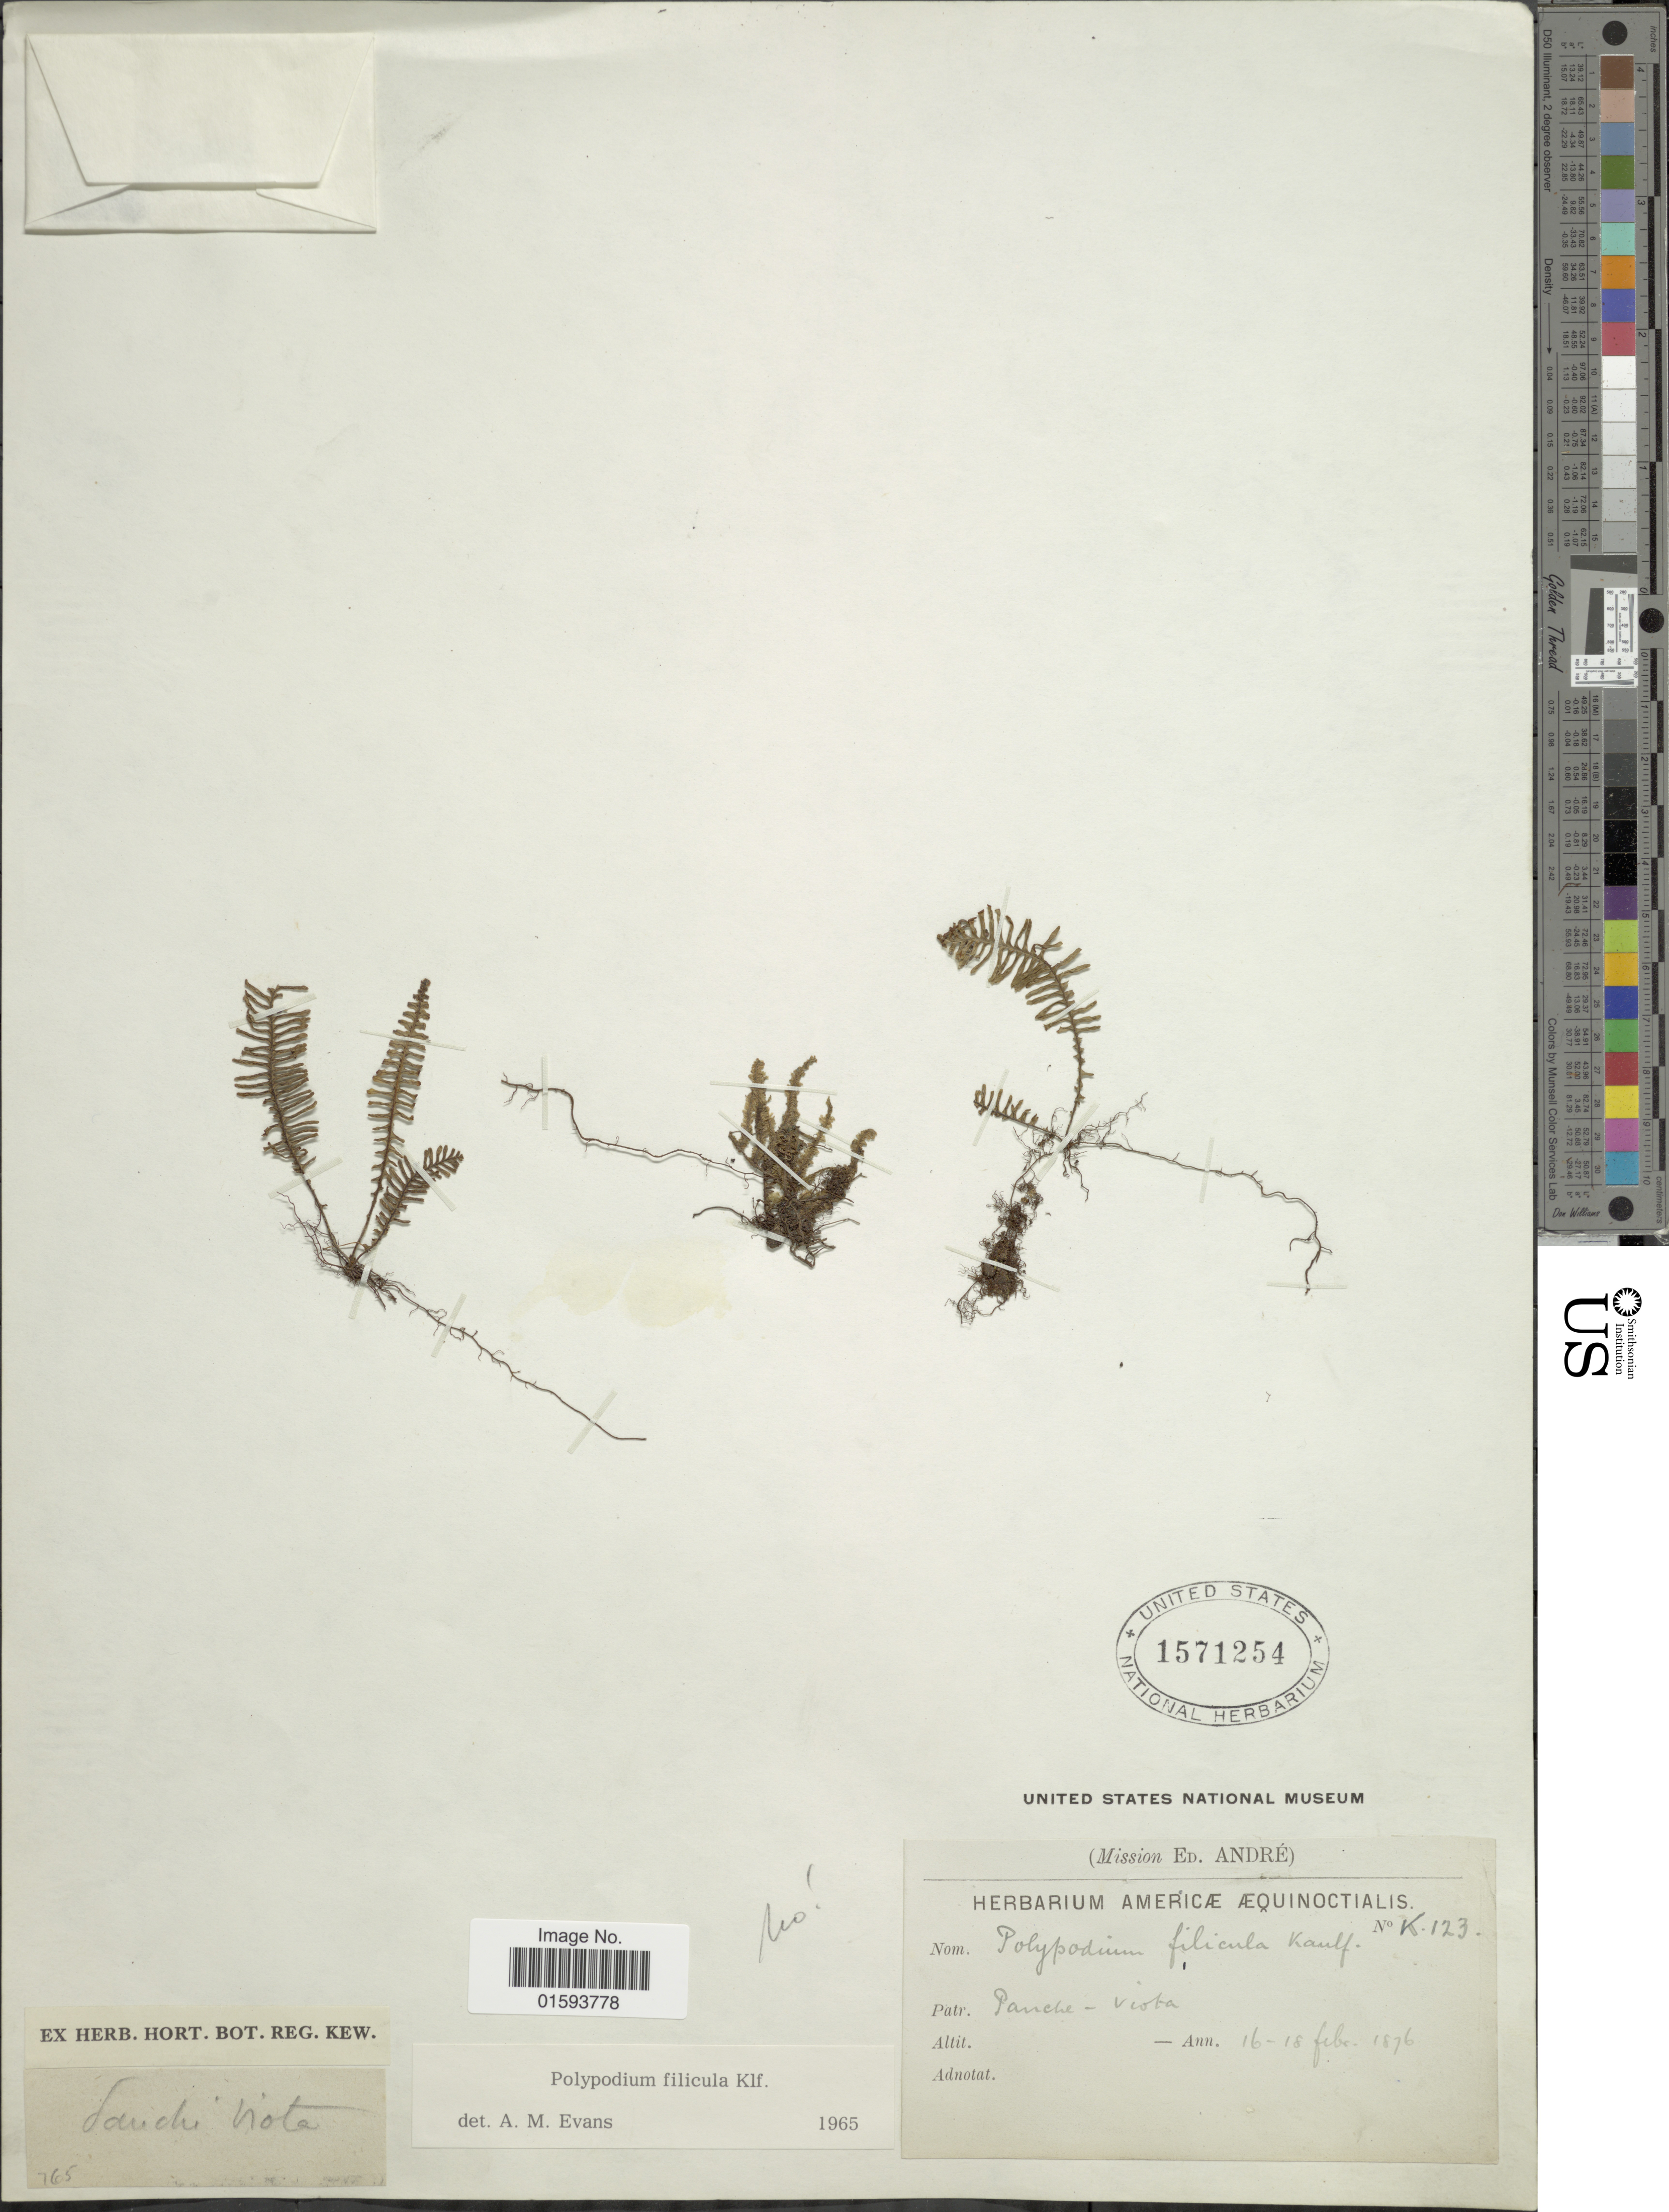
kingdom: Plantae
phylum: Tracheophyta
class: Polypodiopsida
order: Polypodiales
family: Polypodiaceae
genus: Pecluma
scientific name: Pecluma filicula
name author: (Kaulf.) M.G. Price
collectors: É. F. André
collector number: K123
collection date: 1876-02-16/1876-02-18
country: Colombia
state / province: Arauca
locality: Panche-Vista.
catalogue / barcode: US 1571254